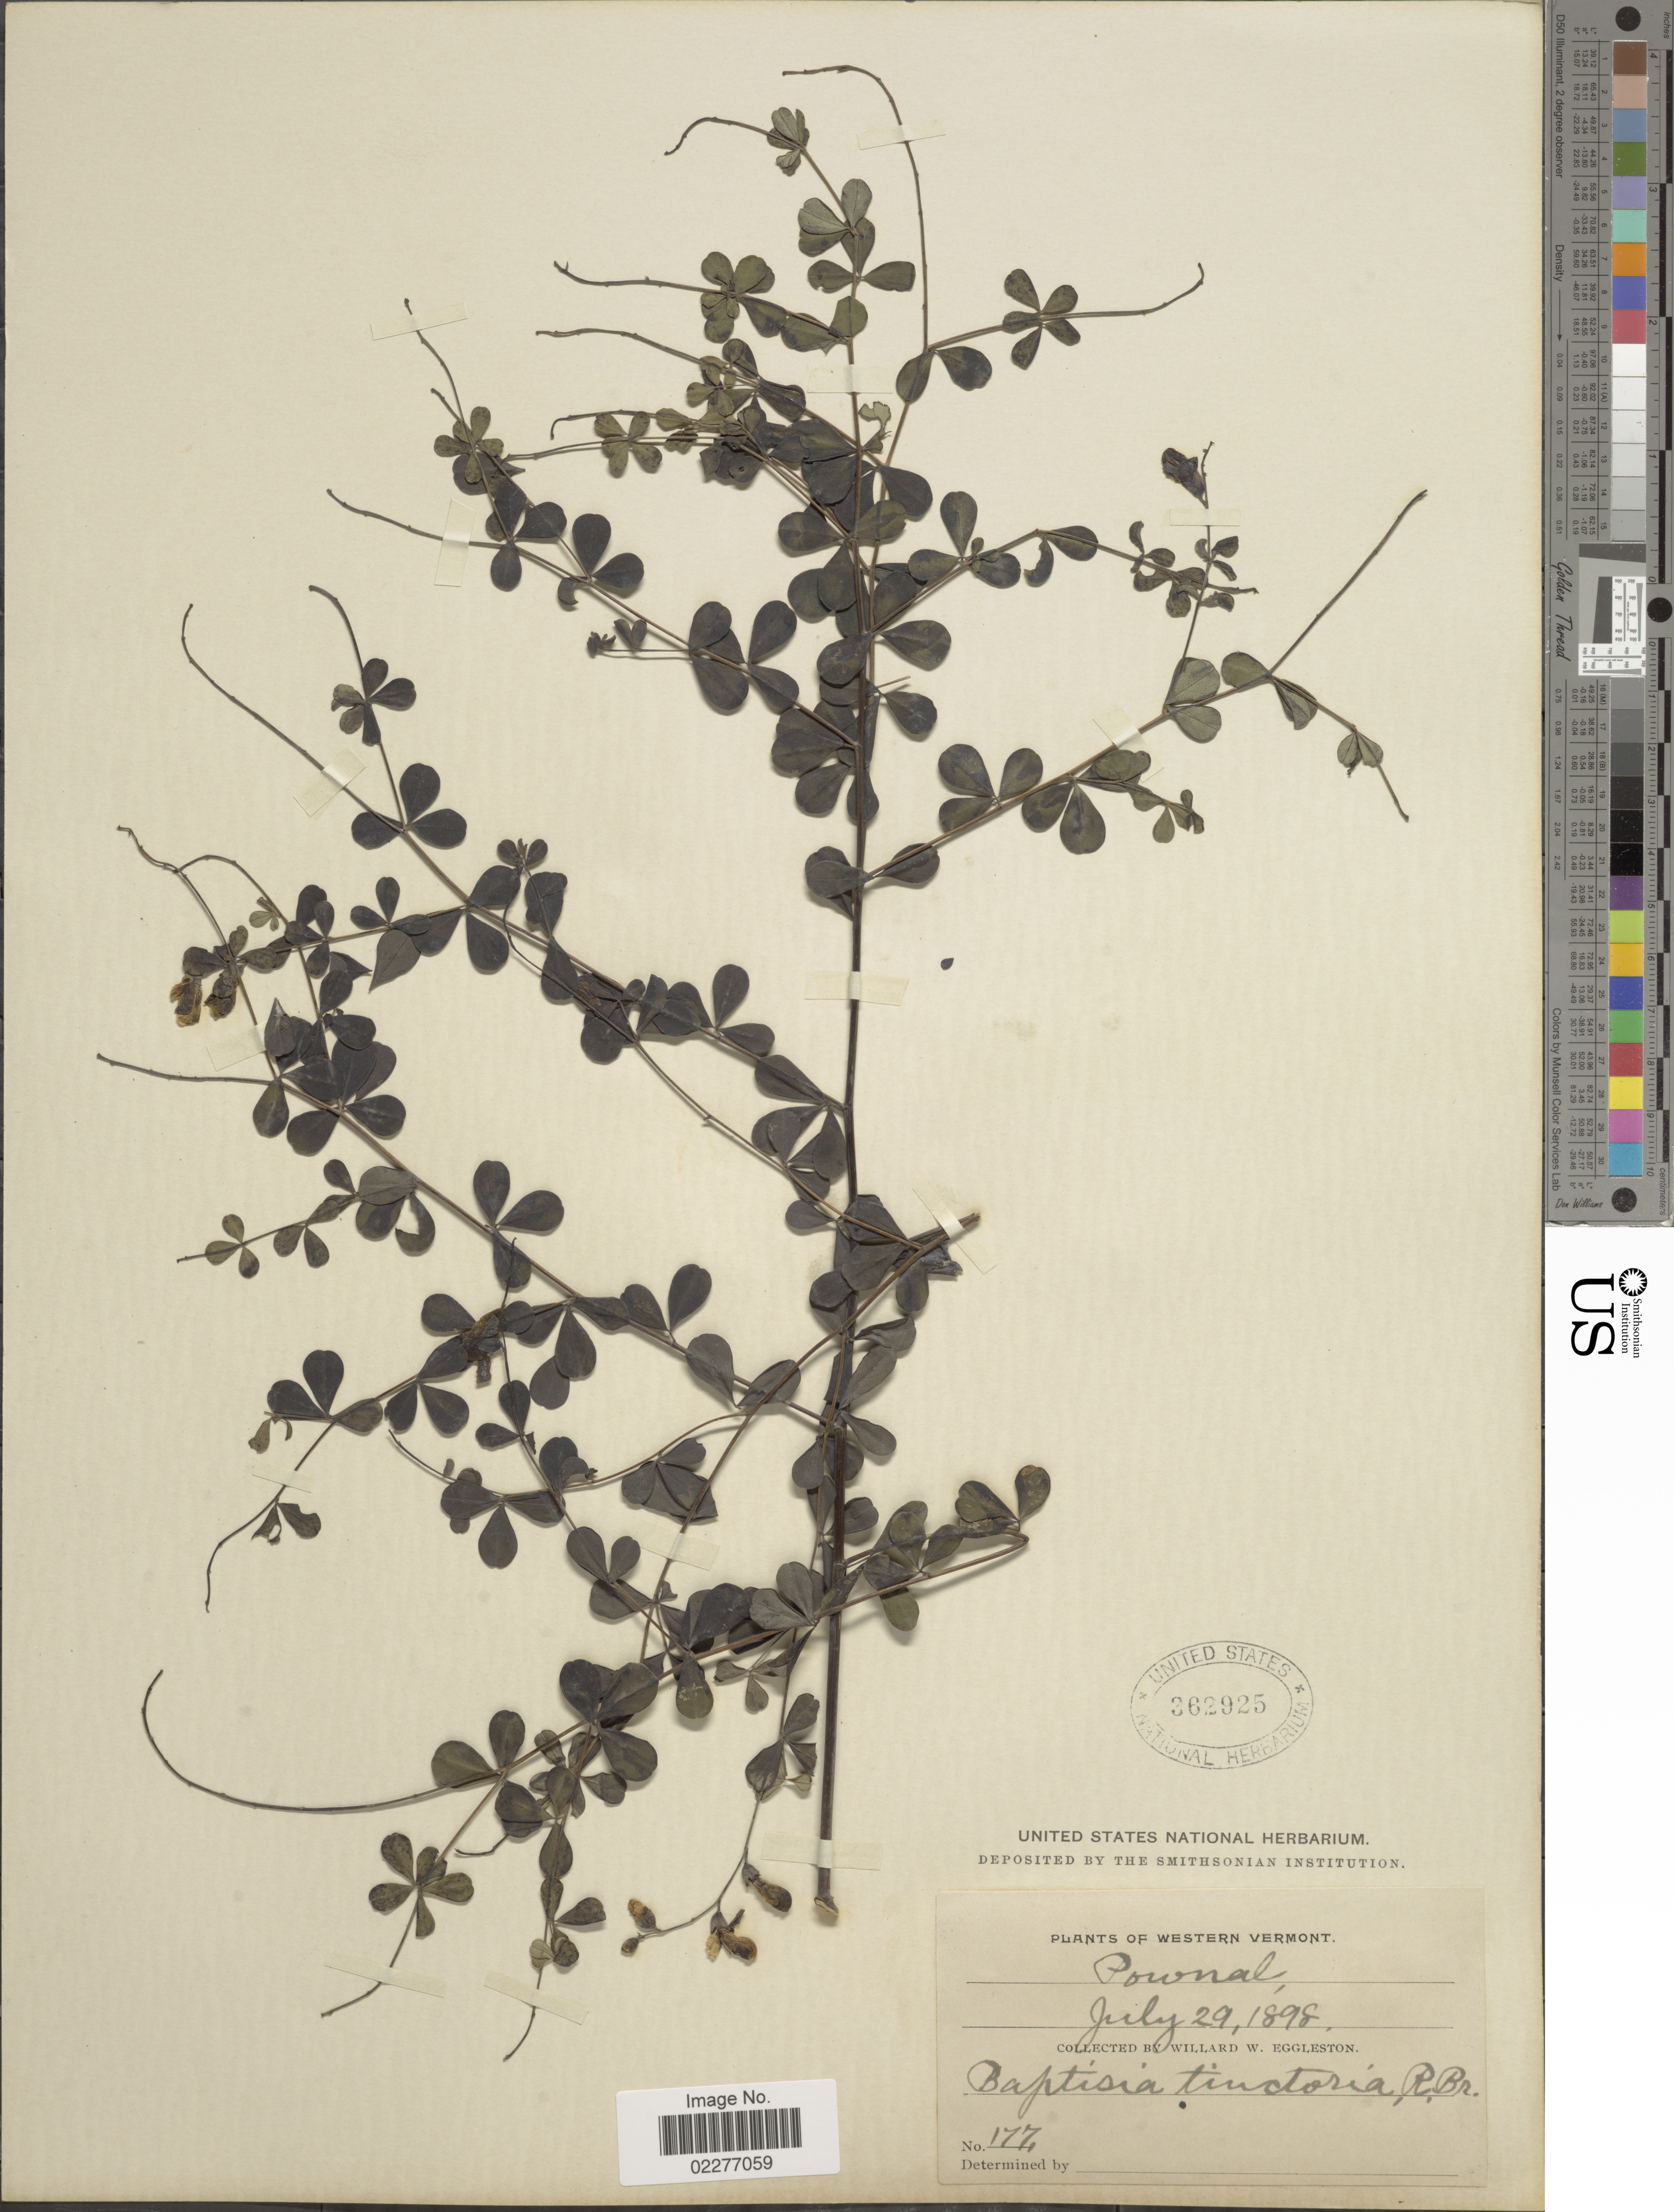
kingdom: Plantae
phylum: Tracheophyta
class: Magnoliopsida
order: Fabales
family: Fabaceae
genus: Baptisia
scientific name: Baptisia tinctoria var. crebra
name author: Fernald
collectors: W. W. Eggleston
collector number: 177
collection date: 1898-07-29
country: United States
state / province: Vermont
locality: Western Vermont, Pownal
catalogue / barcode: US 362925